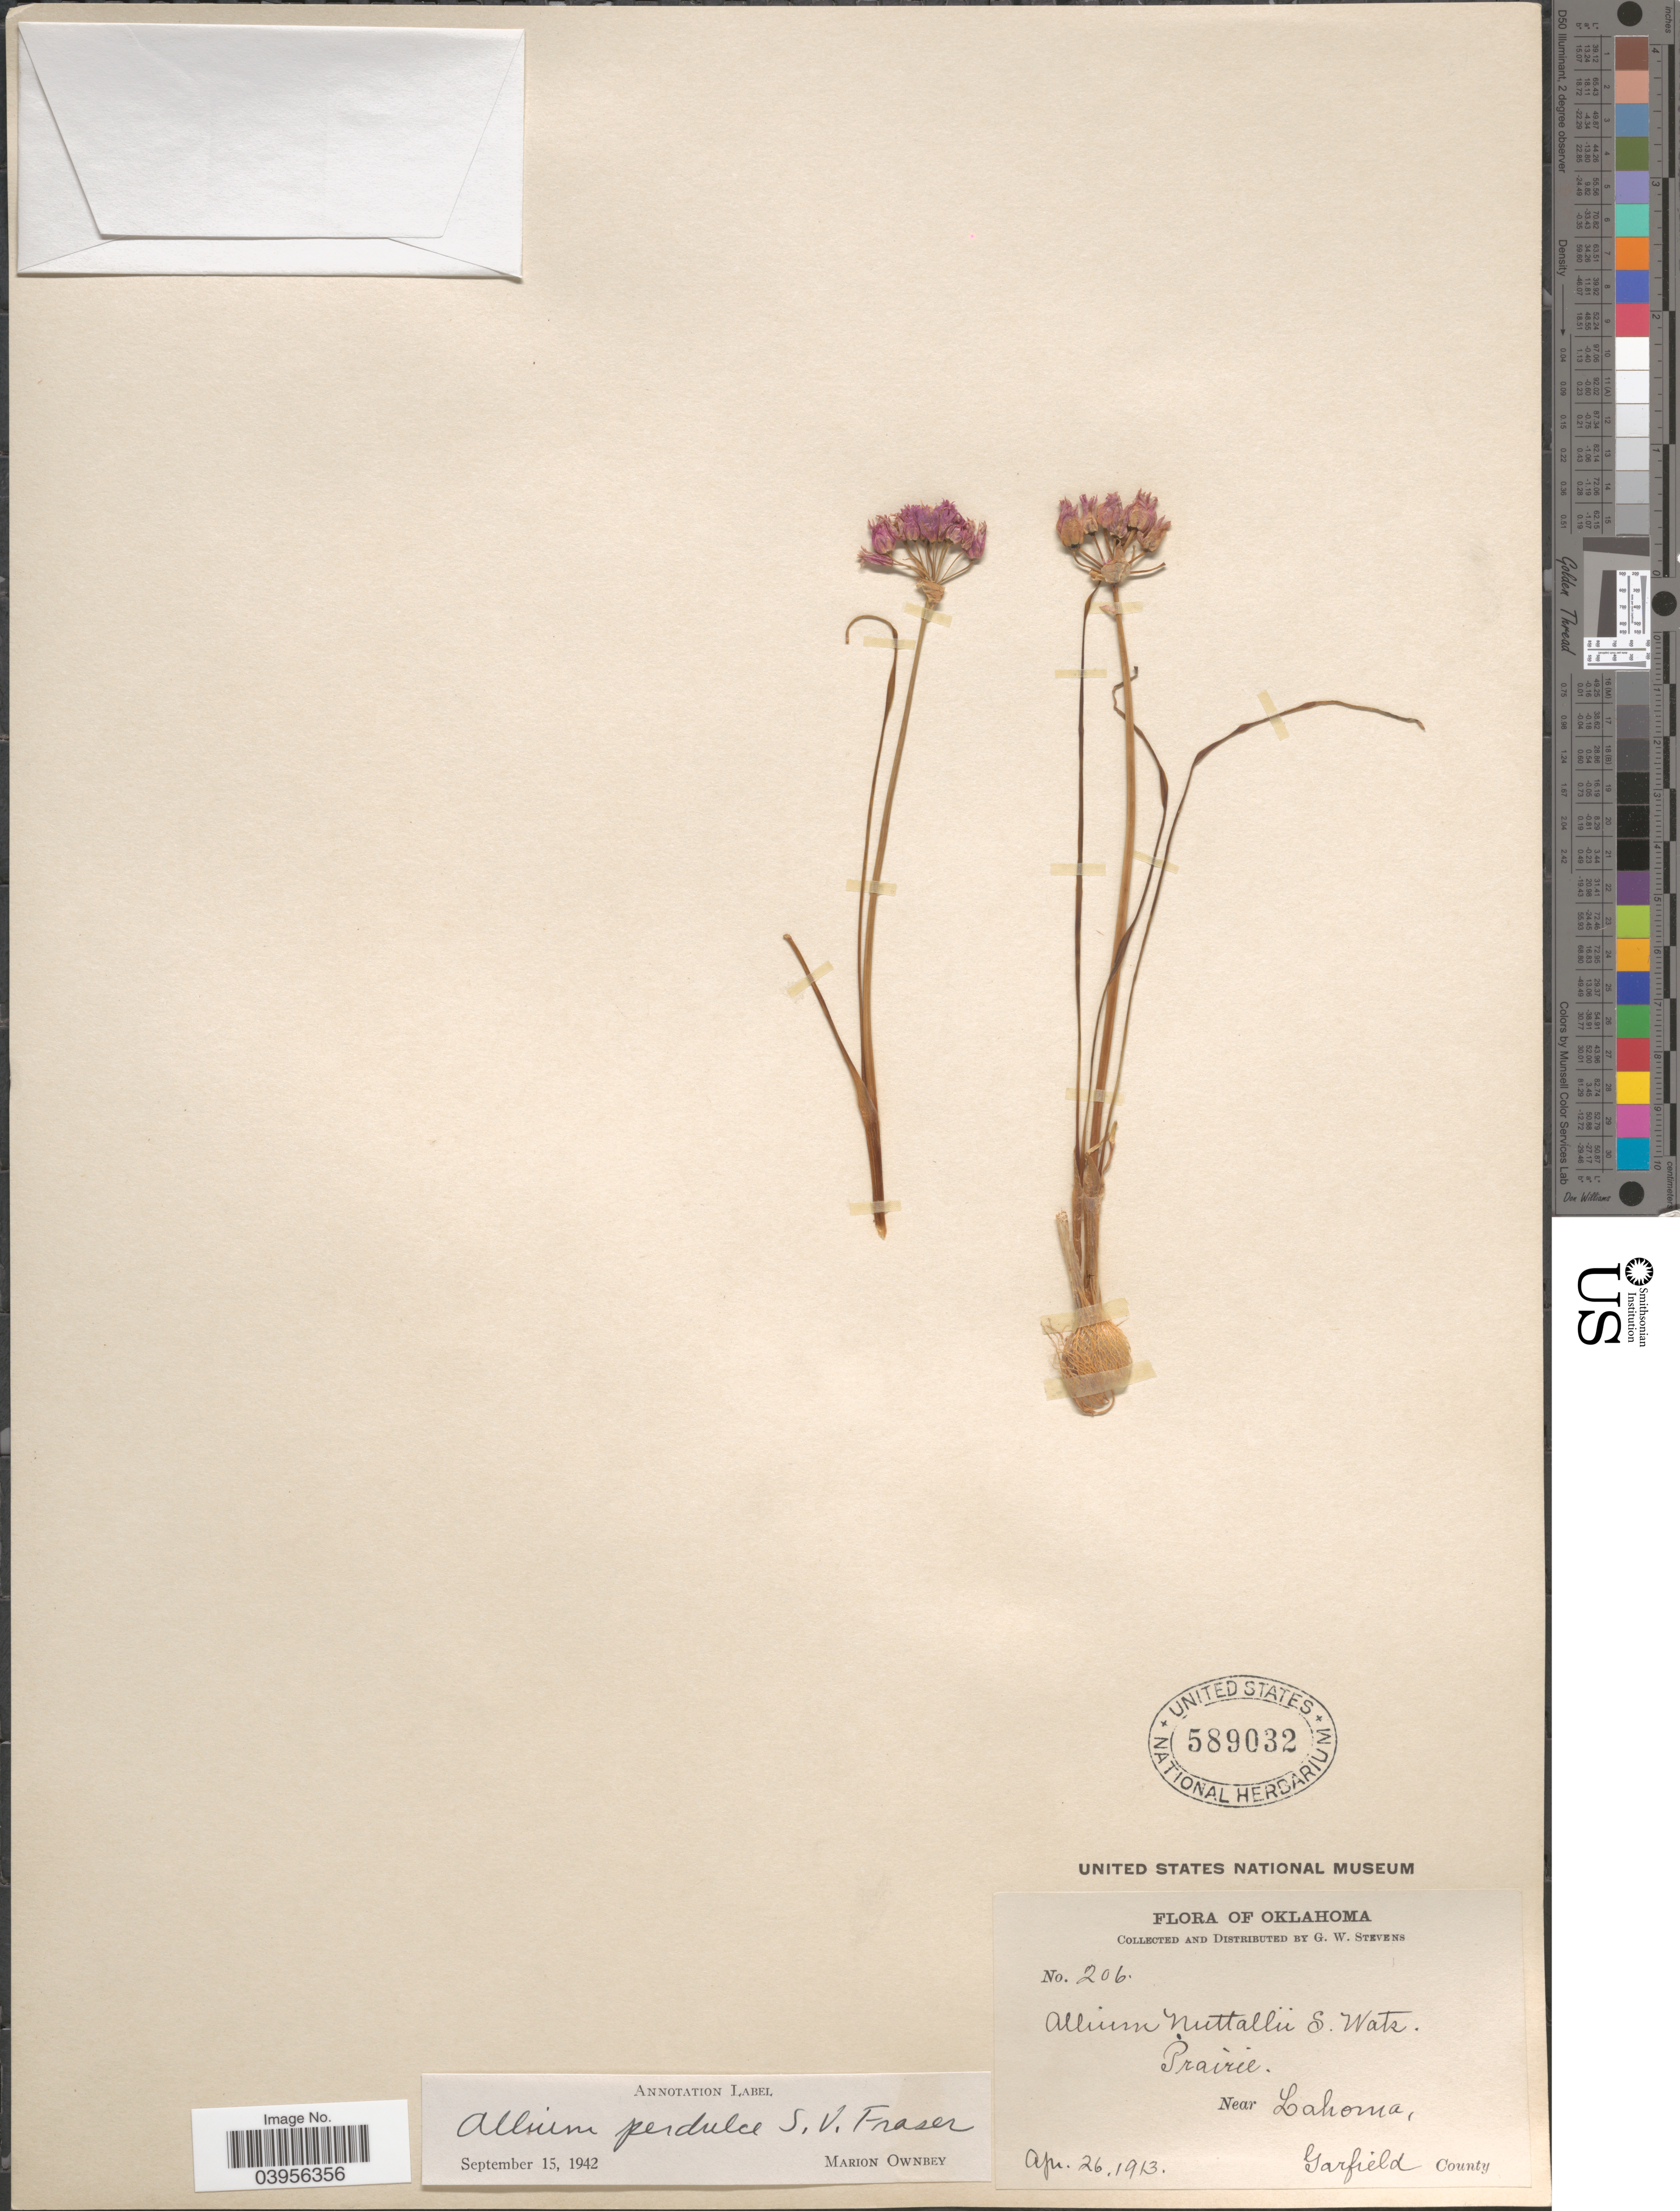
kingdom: Plantae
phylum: Tracheophyta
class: Liliopsida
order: Asparagales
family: Amaryllidaceae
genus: Allium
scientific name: Allium perdulce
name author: S.V. Fraser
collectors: G. W. Stevens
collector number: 206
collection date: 1913-04-26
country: United States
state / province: Oklahoma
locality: Near Lahoma, Garfield County.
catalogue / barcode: US 589032